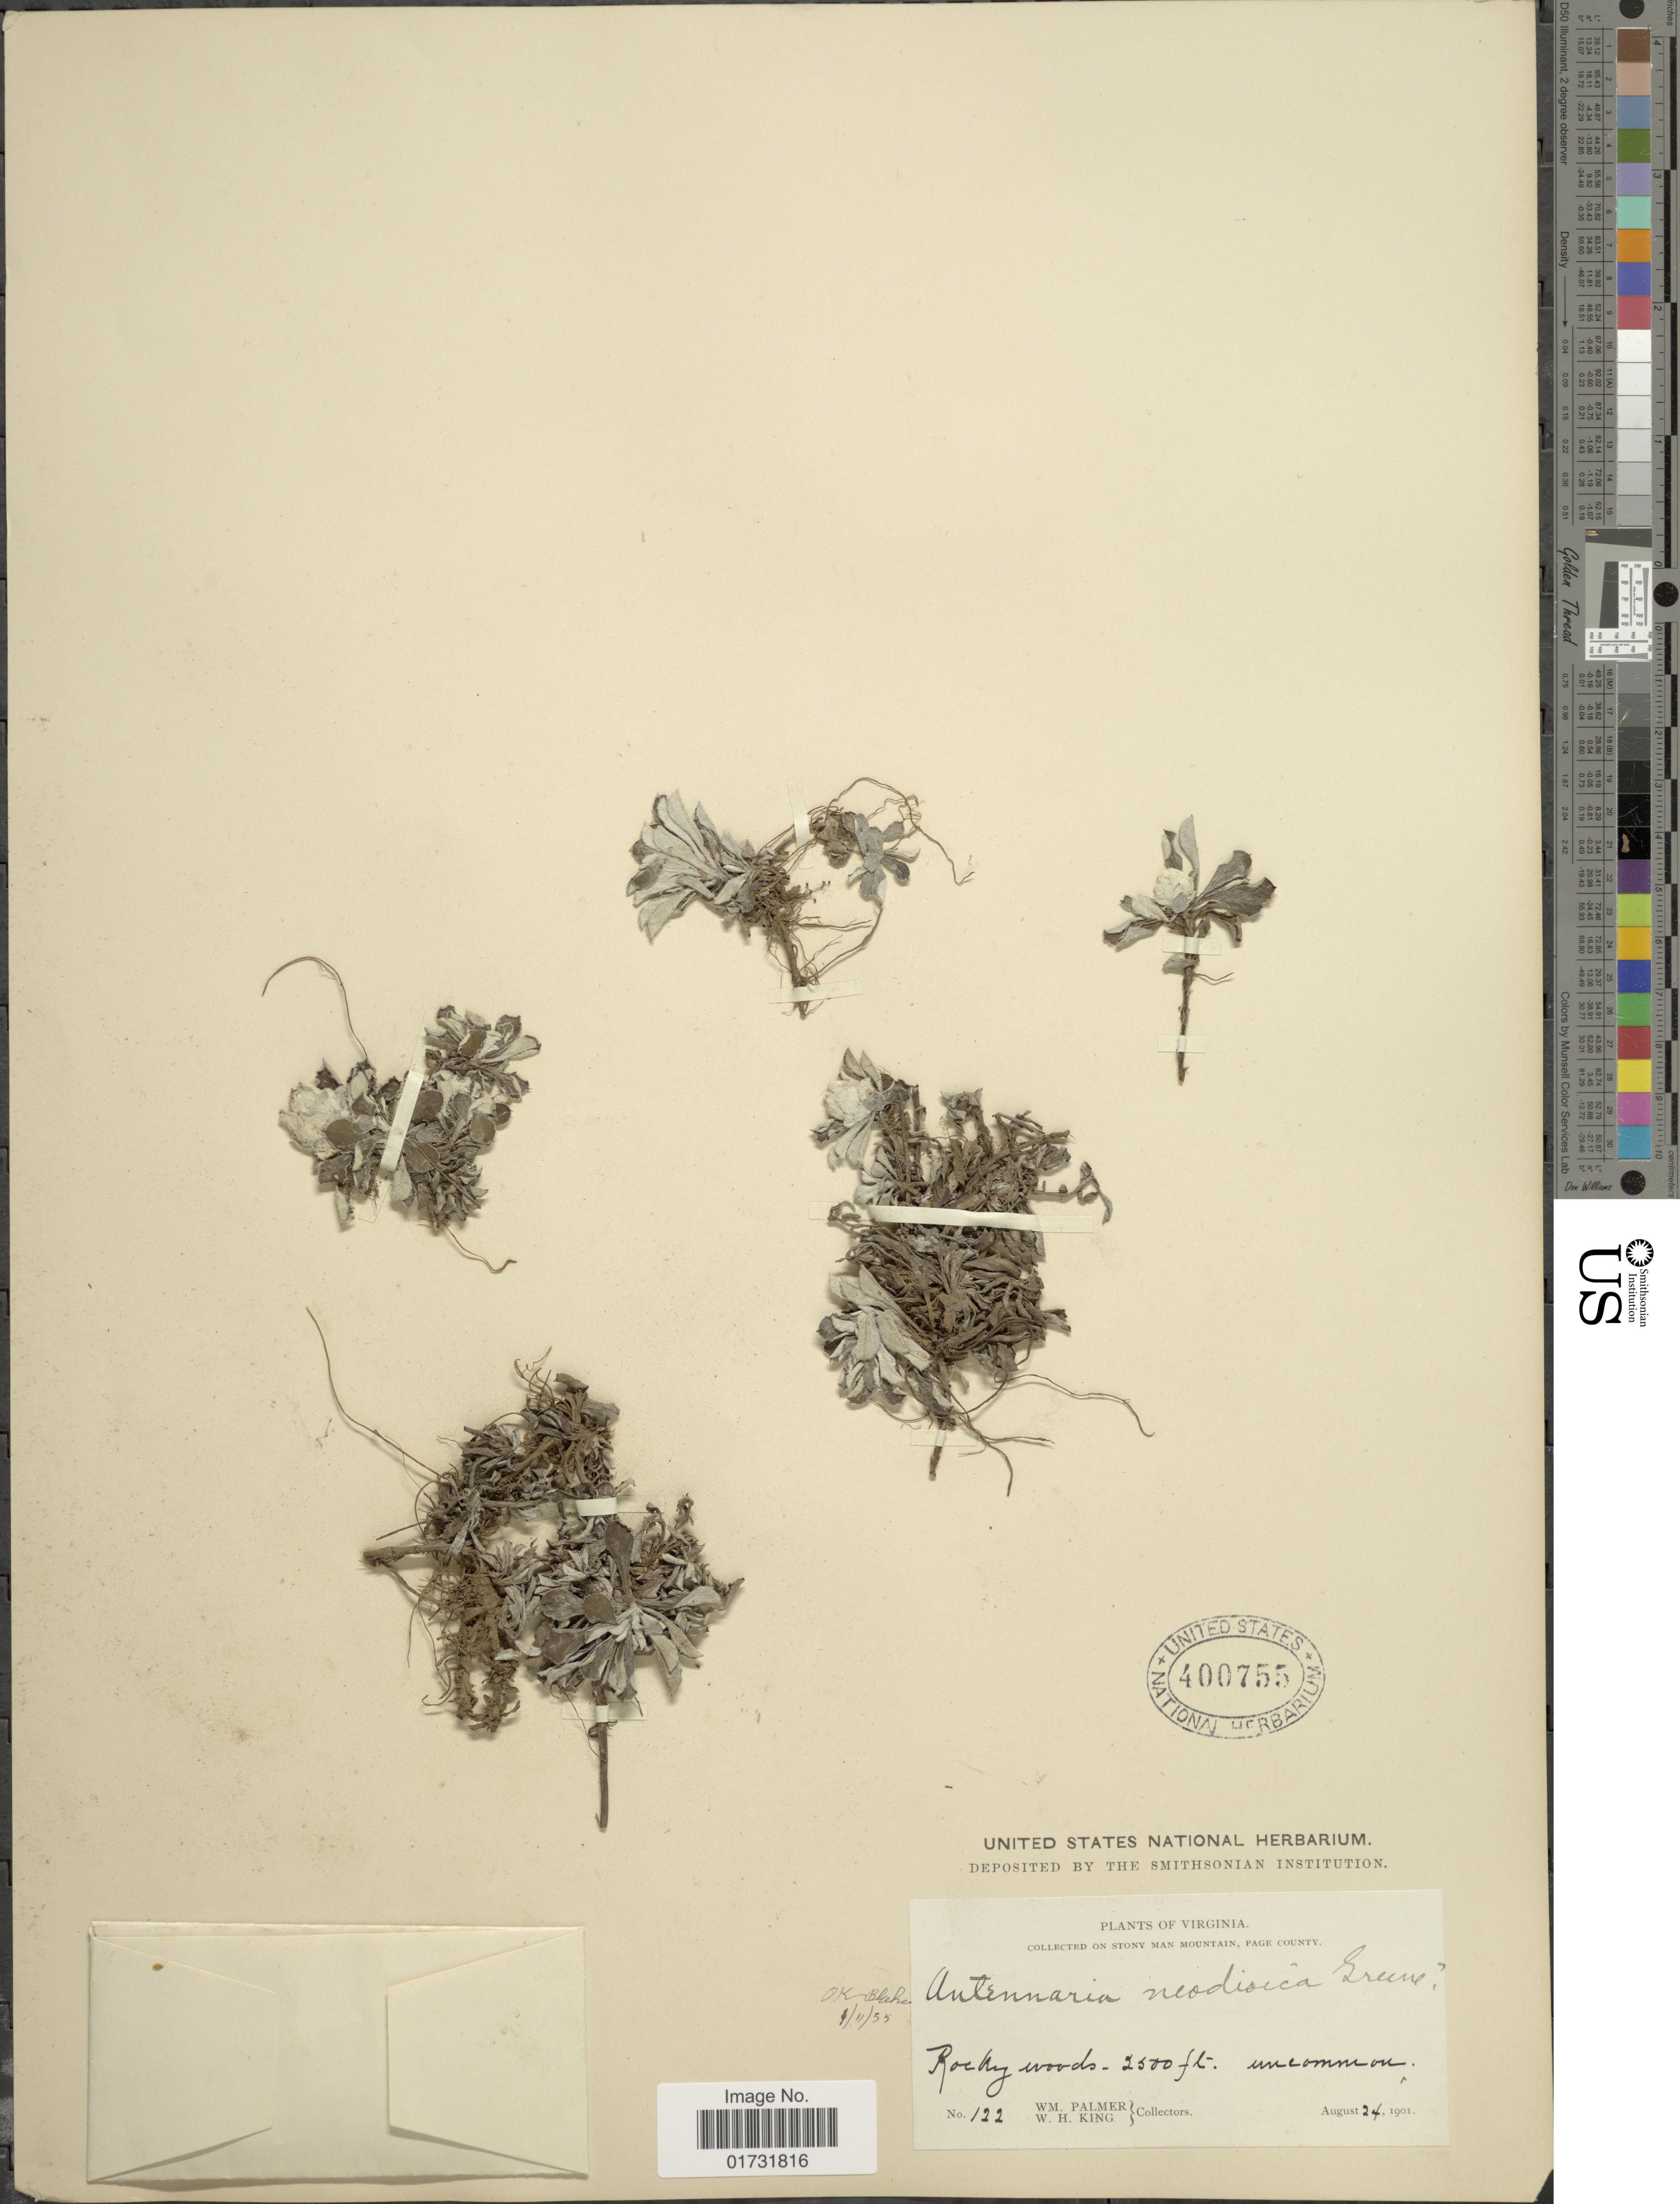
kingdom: Plantae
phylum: Tracheophyta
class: Magnoliopsida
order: Asterales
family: Asteraceae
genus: Antennaria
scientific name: Antennaria neodioica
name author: Greene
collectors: W. Palmer & W. H. King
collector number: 122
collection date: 1901-08-24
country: United States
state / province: Virginia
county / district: Page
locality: Stony Man Mountain, Page County.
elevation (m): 762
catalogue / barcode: US 400755